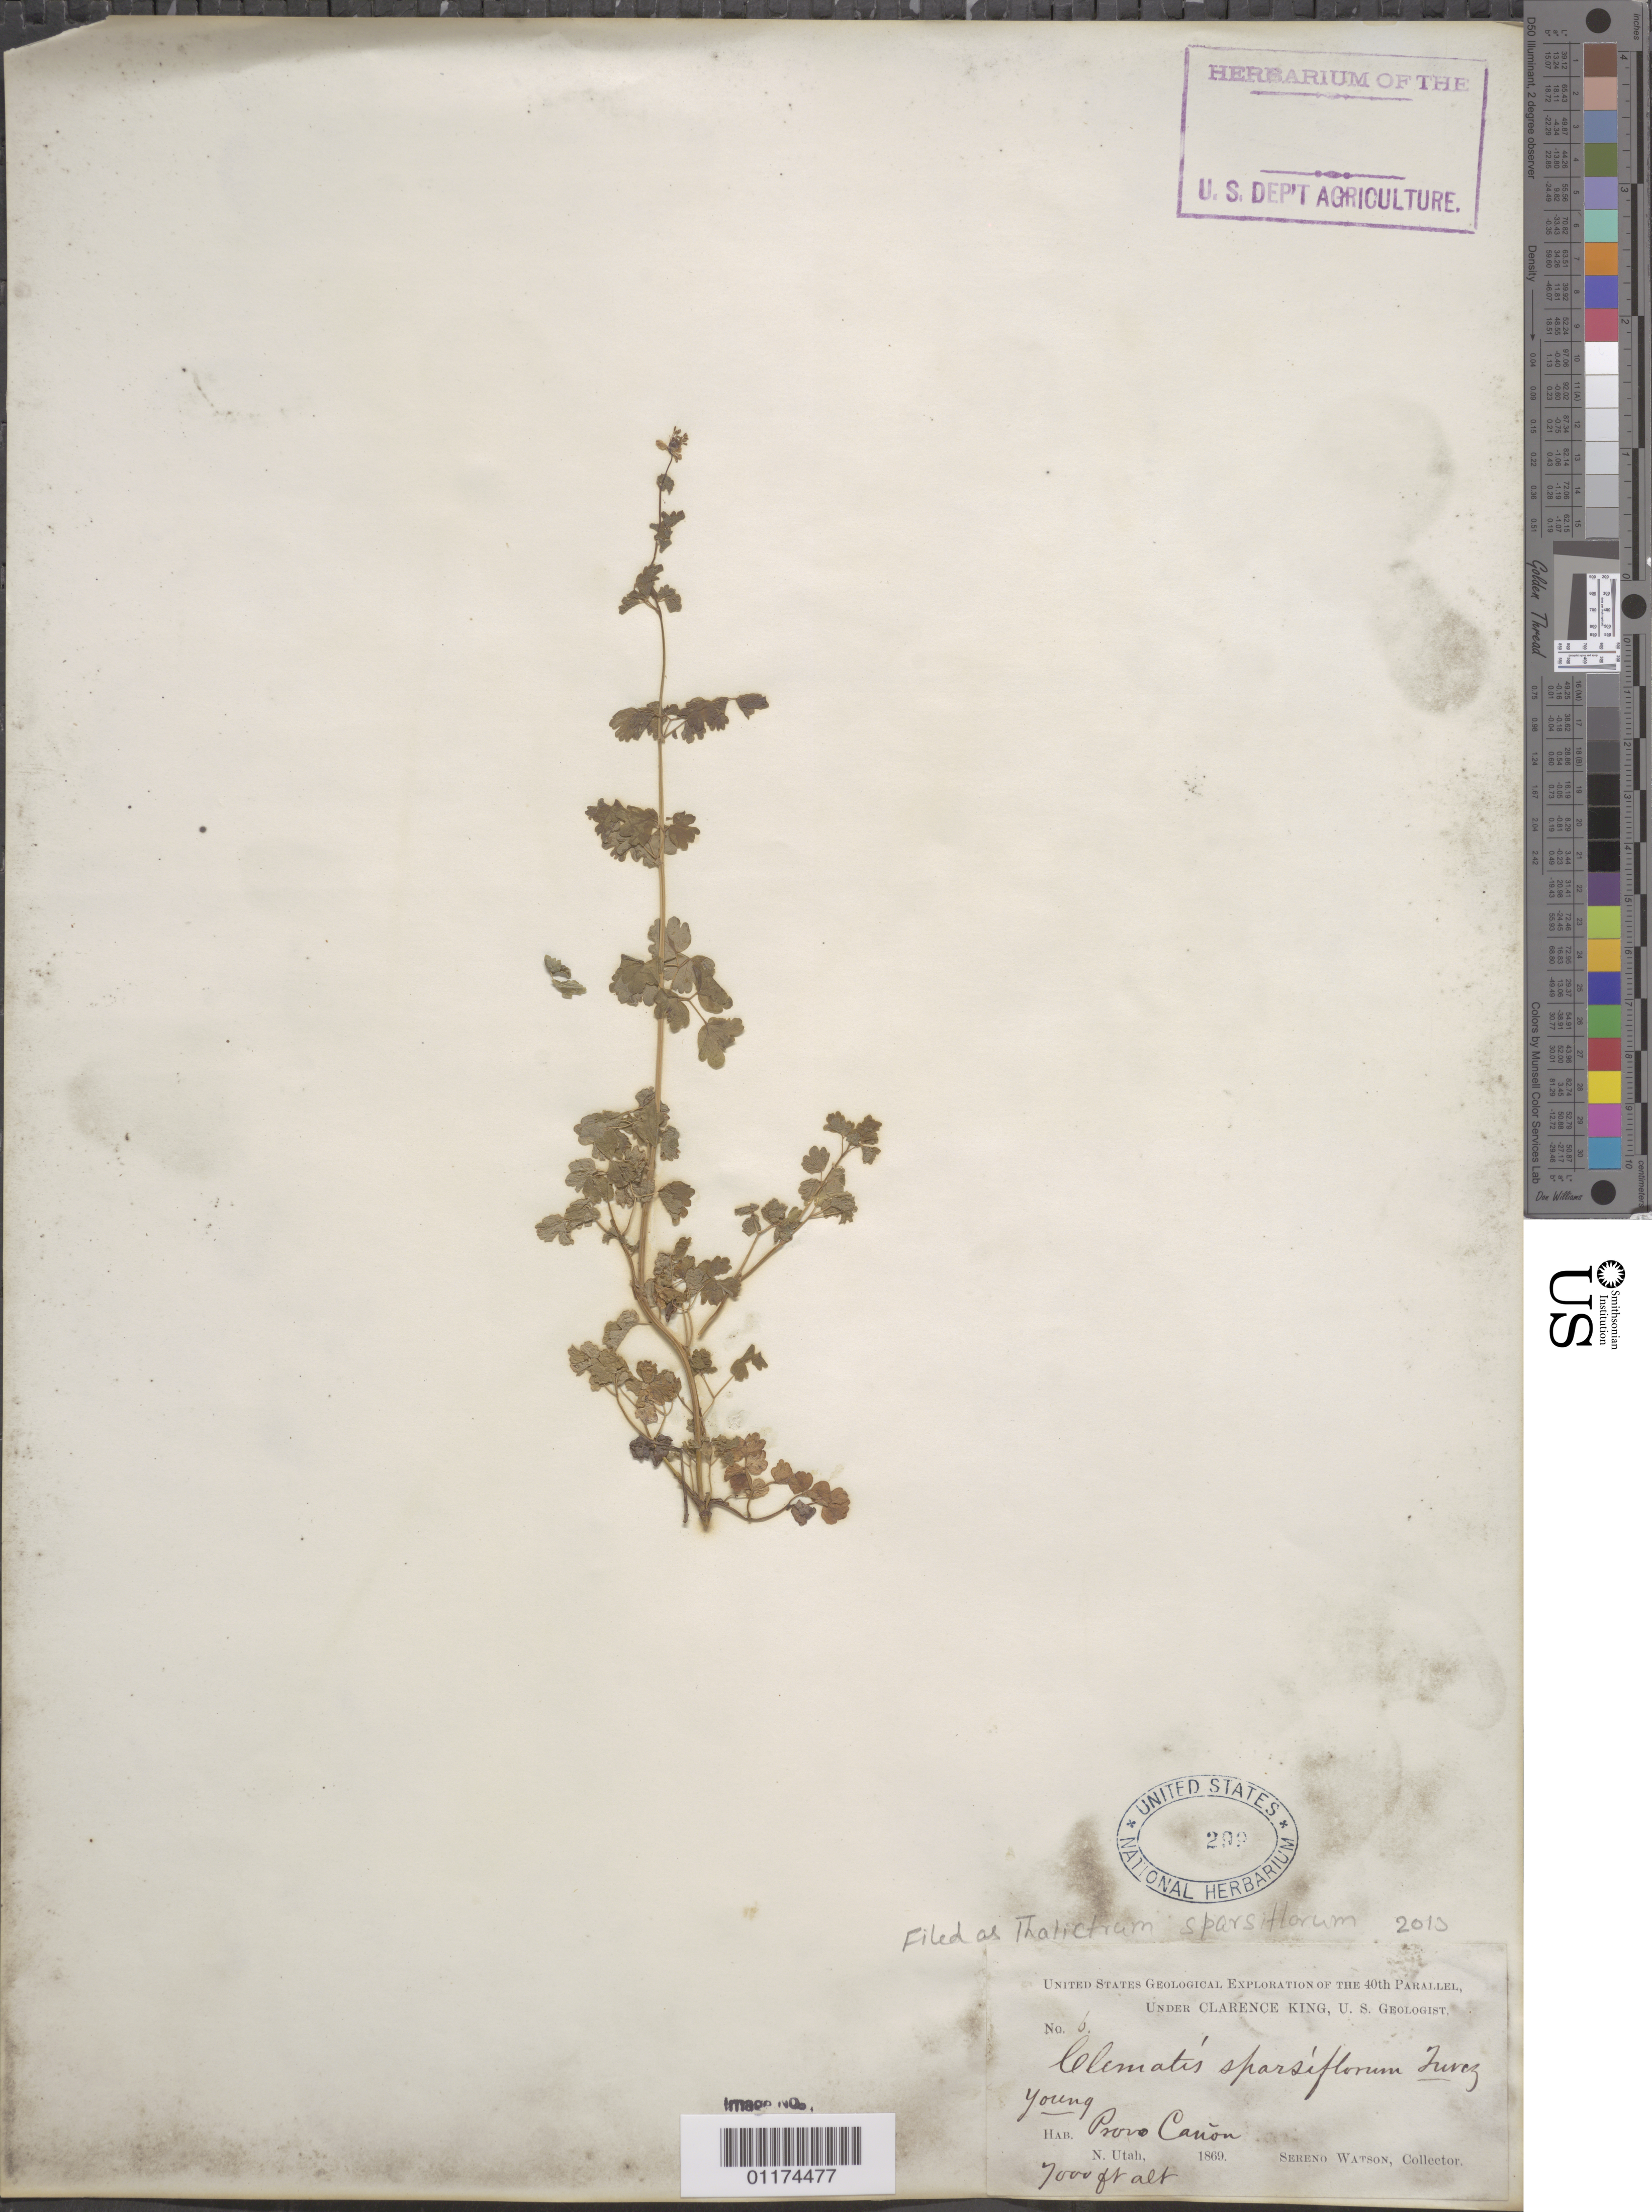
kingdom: Plantae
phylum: Tracheophyta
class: Magnoliopsida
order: Ranunculales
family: Ranunculaceae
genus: Thalictrum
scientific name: Thalictrum sparsiflorum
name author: Turcz. ex Fisch. & C.A. Mey.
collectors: S. Watson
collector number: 6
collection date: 1869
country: United States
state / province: Utah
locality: N. Utah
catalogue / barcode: US 299